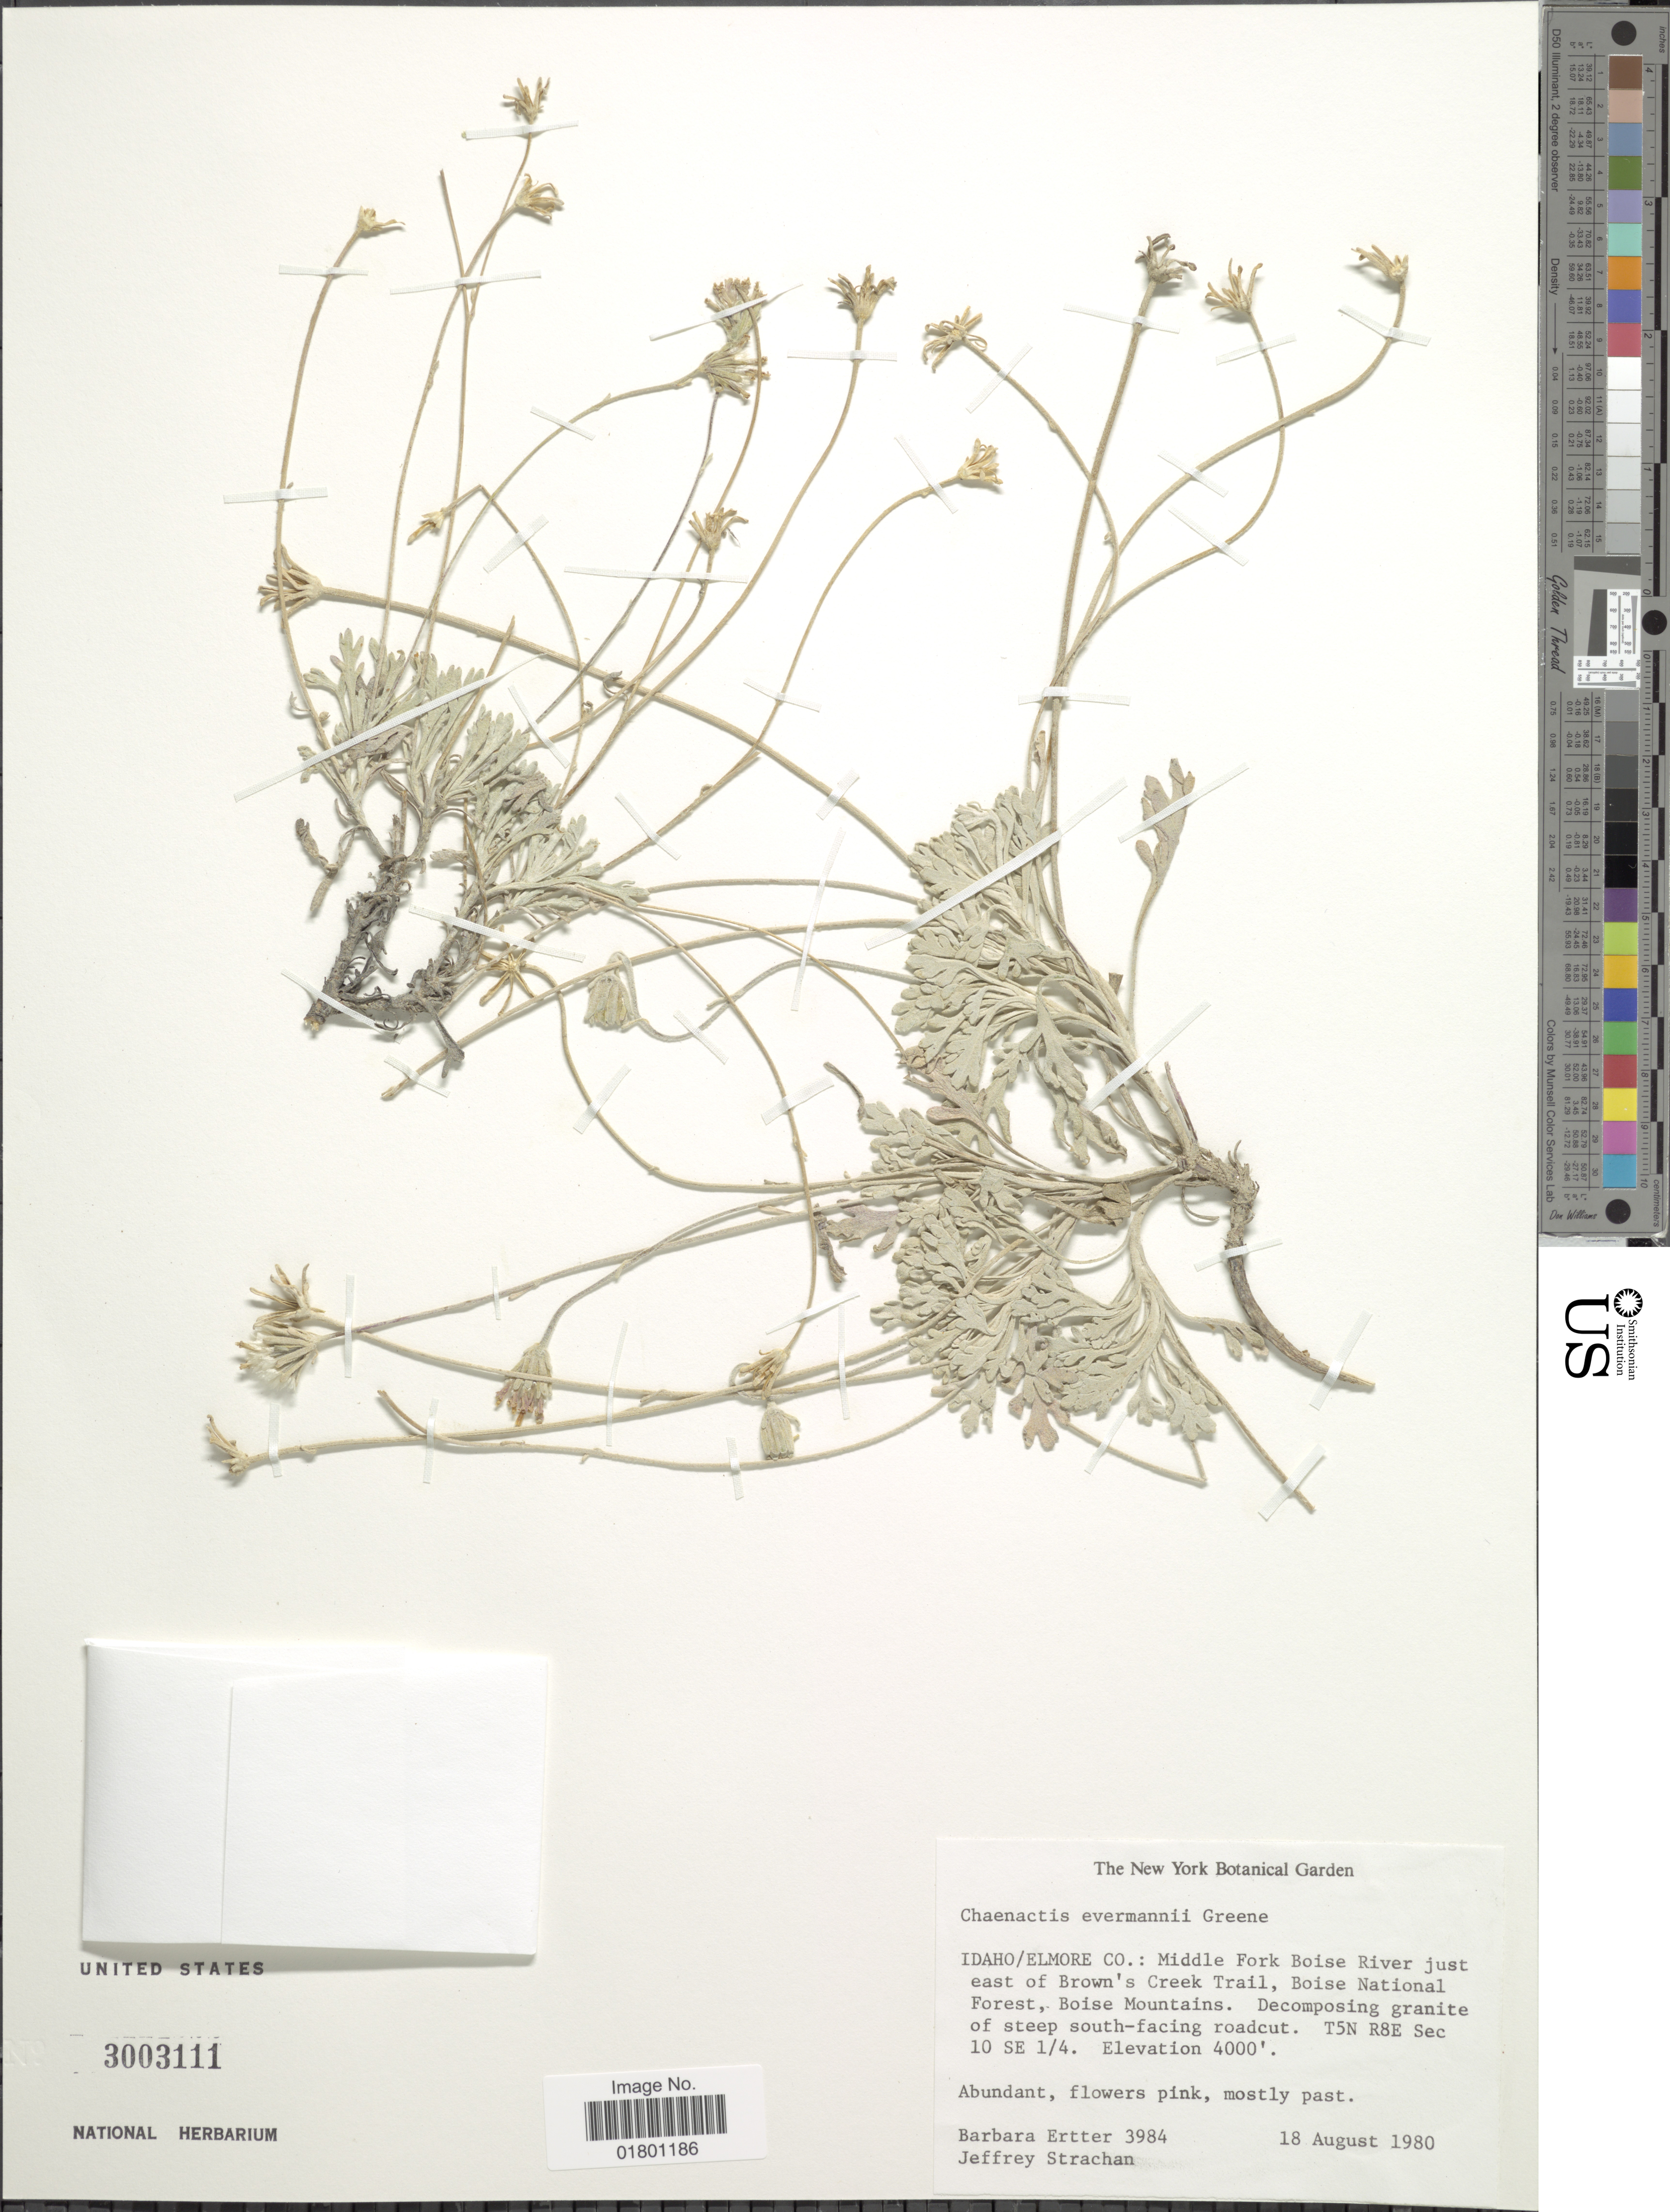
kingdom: Plantae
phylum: Tracheophyta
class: Magnoliopsida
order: Asterales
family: Asteraceae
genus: Chaenactis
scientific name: Chaenactis evermannii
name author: Greene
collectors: B. Ertter & J. Strachan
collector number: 3984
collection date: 1980-08-18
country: United States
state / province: Idaho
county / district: Elmore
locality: Middle Fork Boise River just east of Brown's Creek Trail, Boise National Forest, Boise Mountains. Decomposing granite of steep south-facing roadcut. T5N R8E Sec 10 SE 1/4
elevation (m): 1219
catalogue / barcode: US 3003111